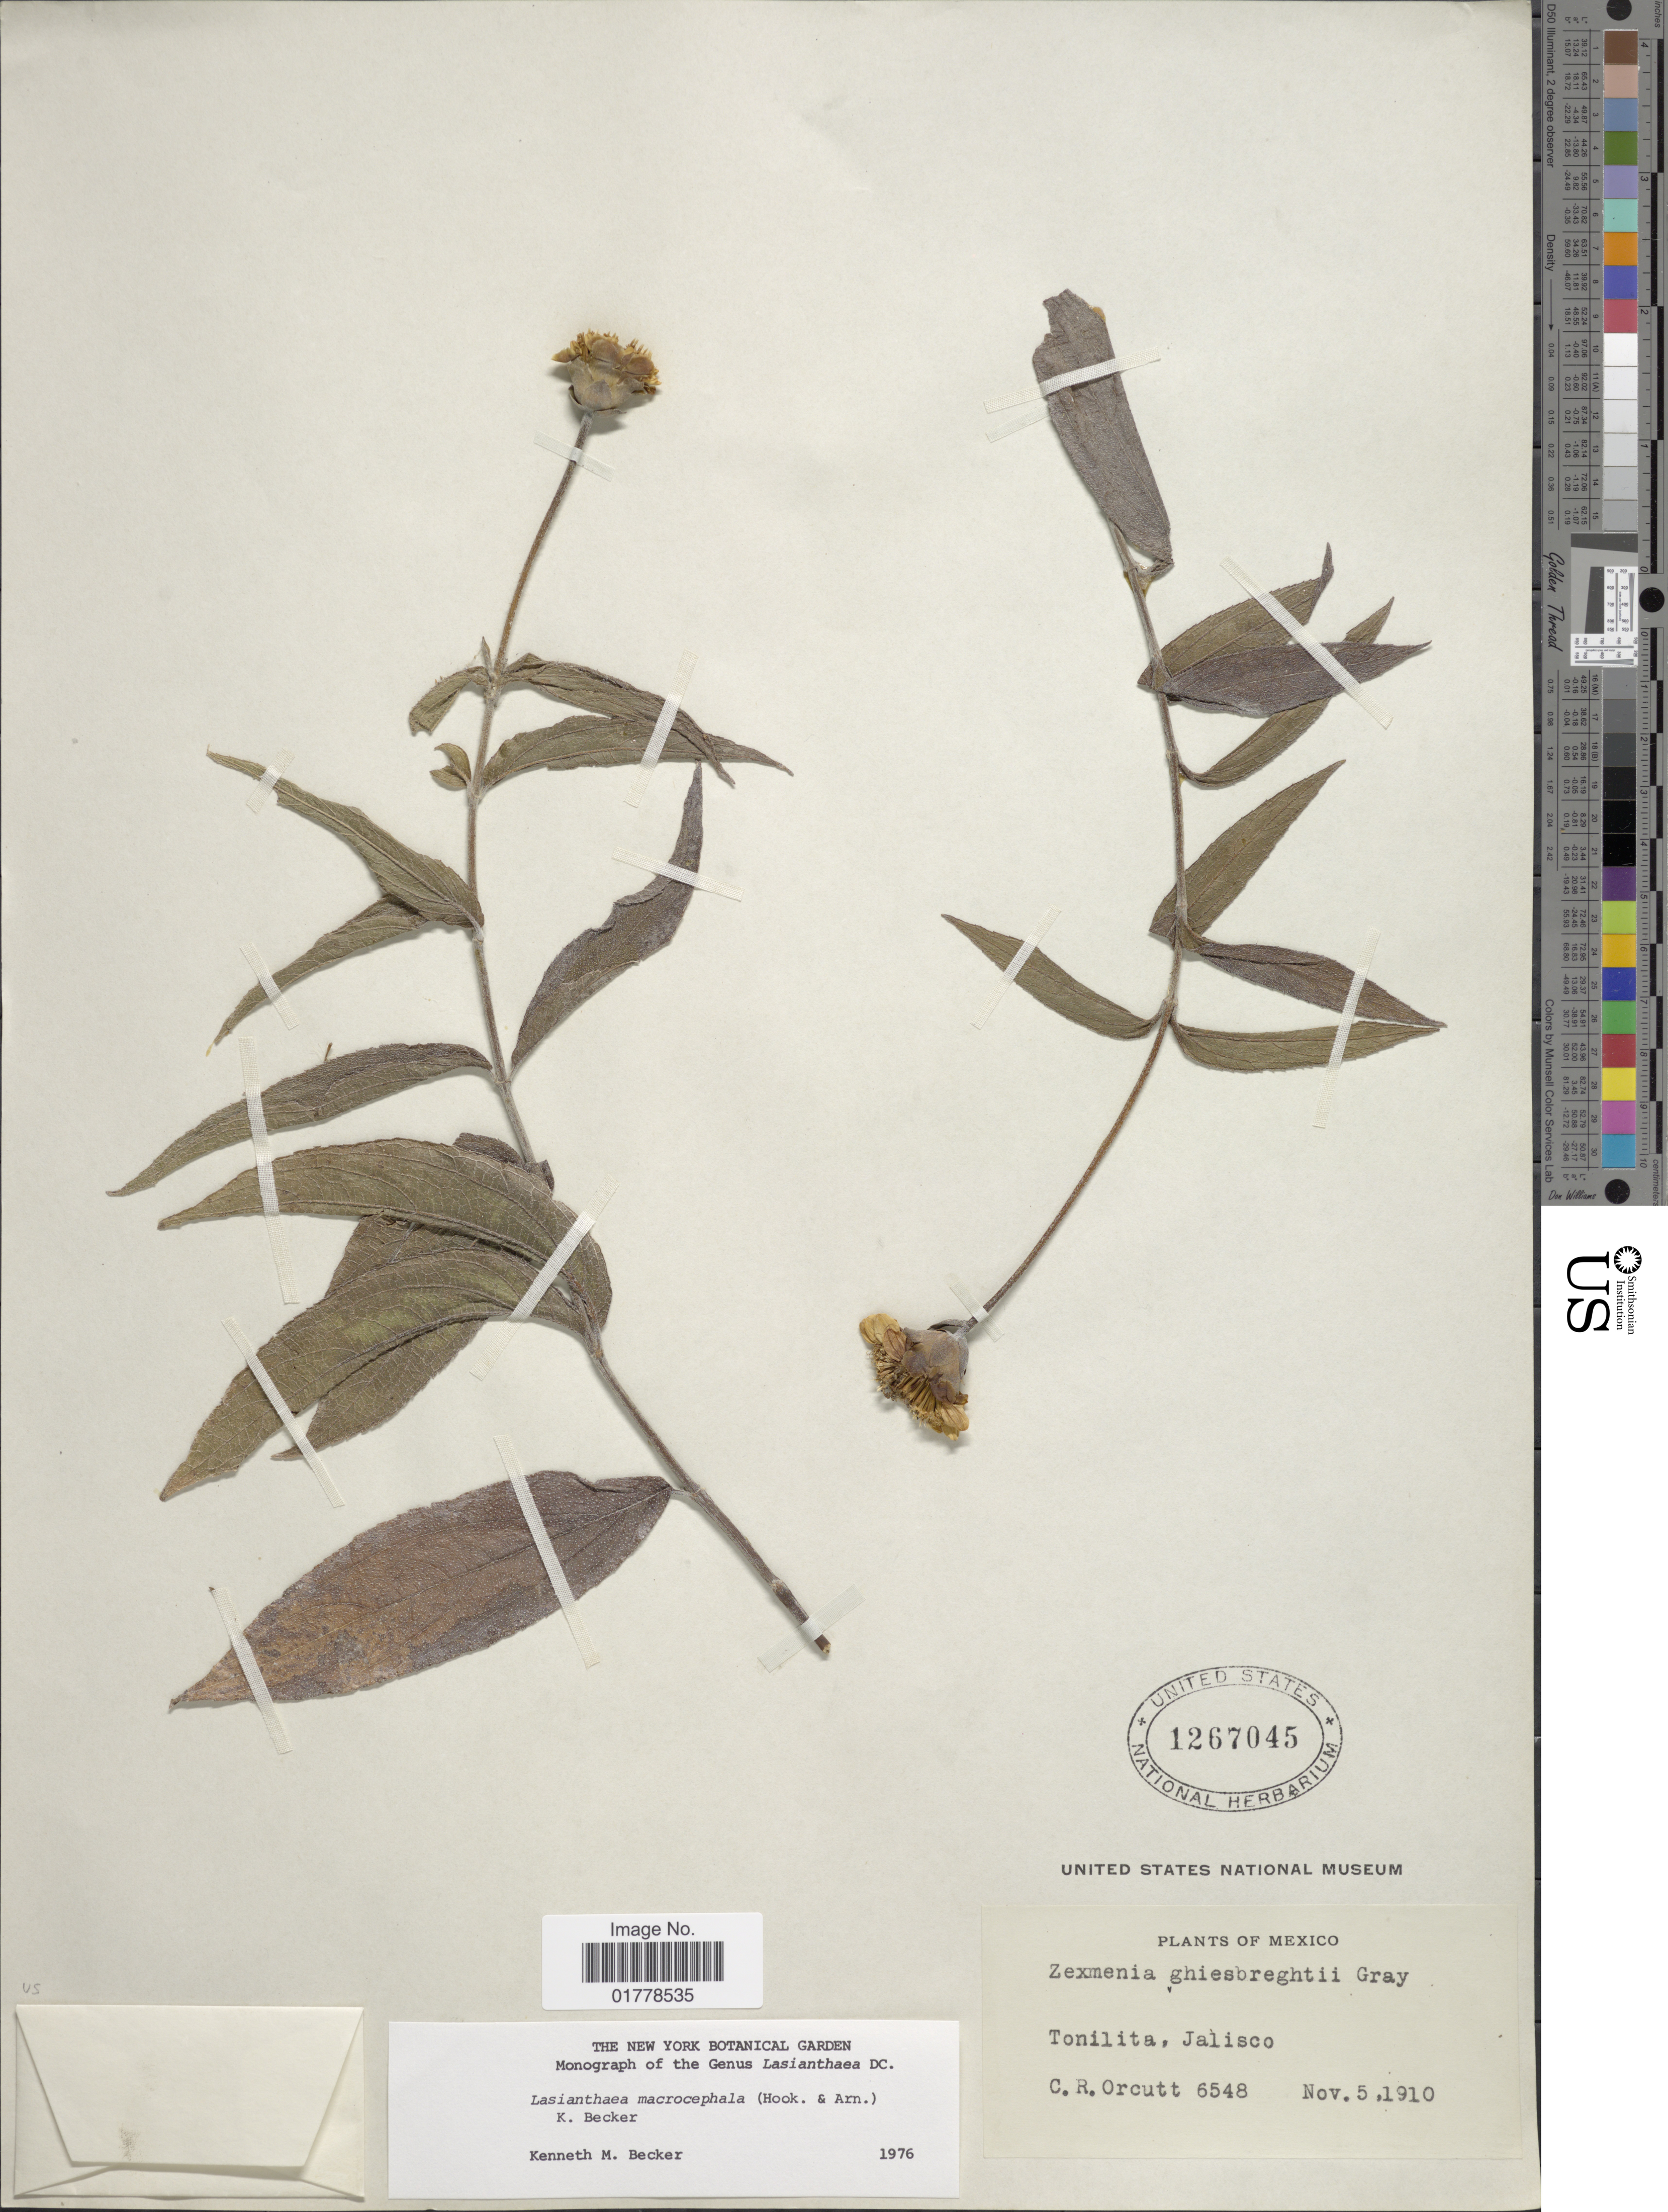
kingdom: Plantae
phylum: Tracheophyta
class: Magnoliopsida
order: Asterales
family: Asteraceae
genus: Lasianthaea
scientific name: Lasianthaea macrocephala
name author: (Hook. & Arn.) K.M. Becker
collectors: C. R. Orcutt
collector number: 6548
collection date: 1910-11-05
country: Mexico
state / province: Jalisco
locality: Tonilita, Jalisco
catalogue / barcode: US 1267045